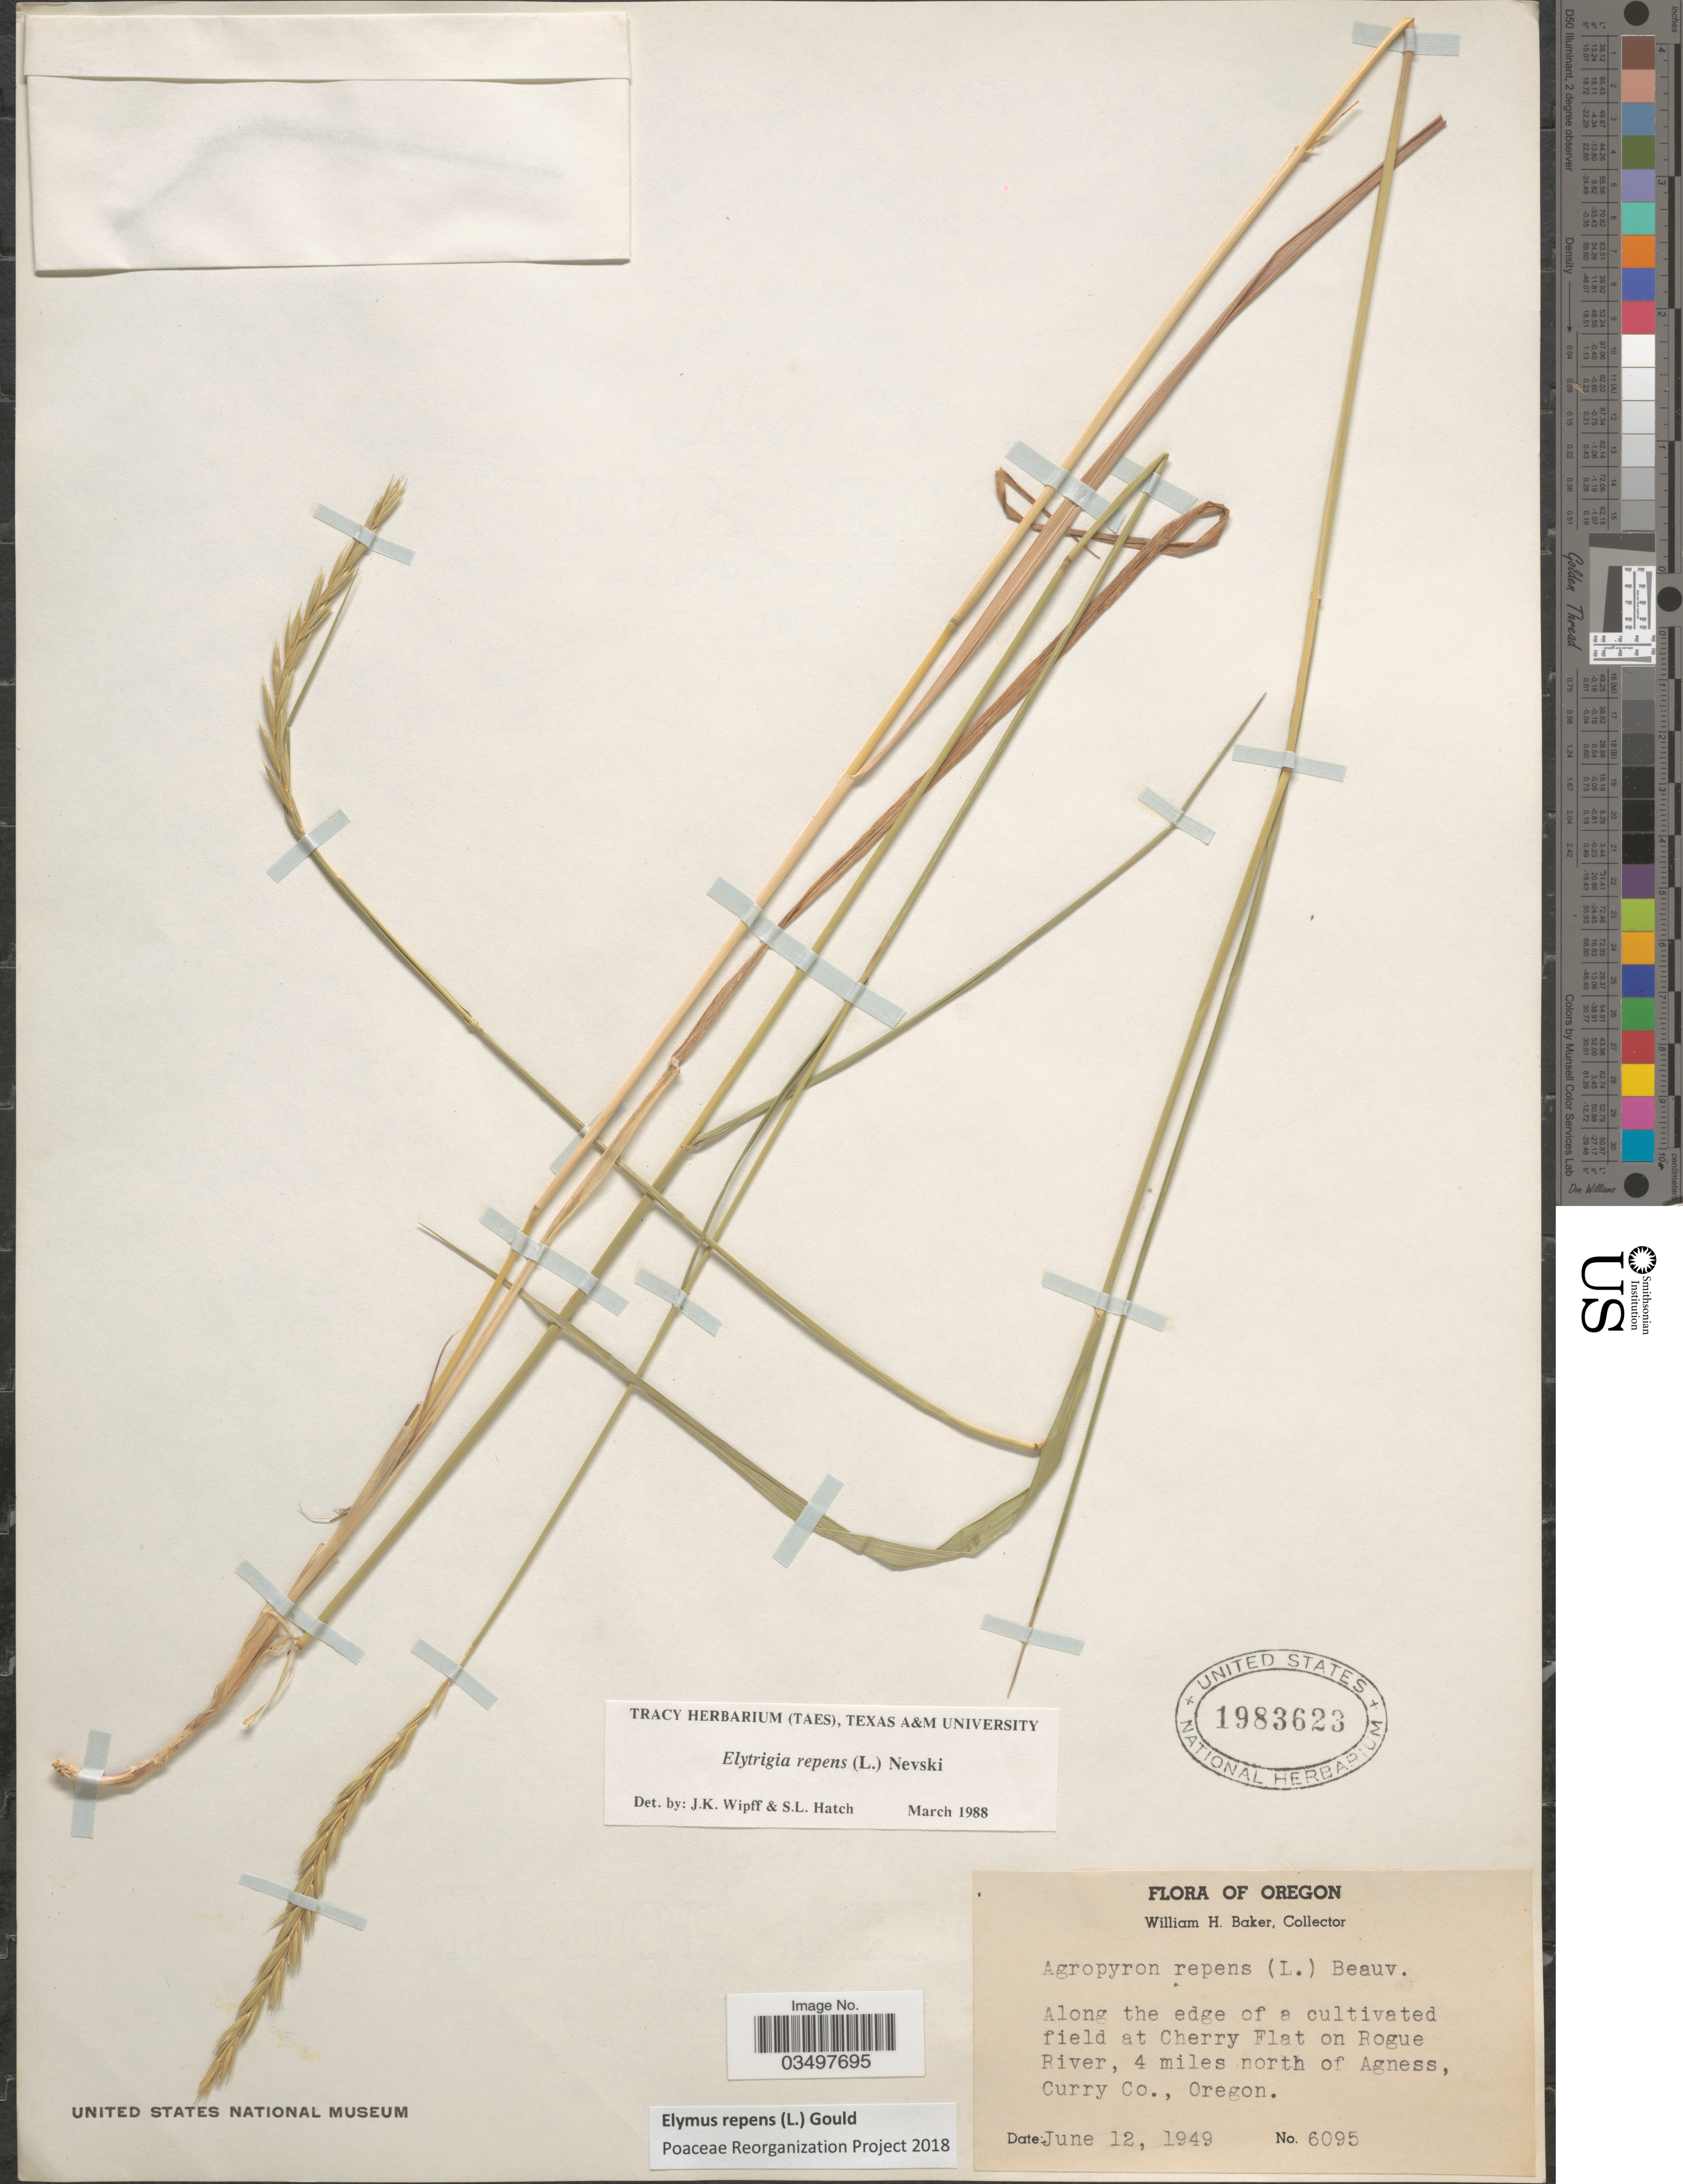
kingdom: Plantae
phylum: Tracheophyta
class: Liliopsida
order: Poales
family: Poaceae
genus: Elymus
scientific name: Elymus repens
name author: (L.) Gould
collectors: W. H. Baker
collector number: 6095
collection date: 1949-06-12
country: United States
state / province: Oregon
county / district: Curry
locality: Along the edge of a cultivated field at Cherry Flat on Rogue River, 4 miles north of Agness, Curry Co.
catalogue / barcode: US 1983623